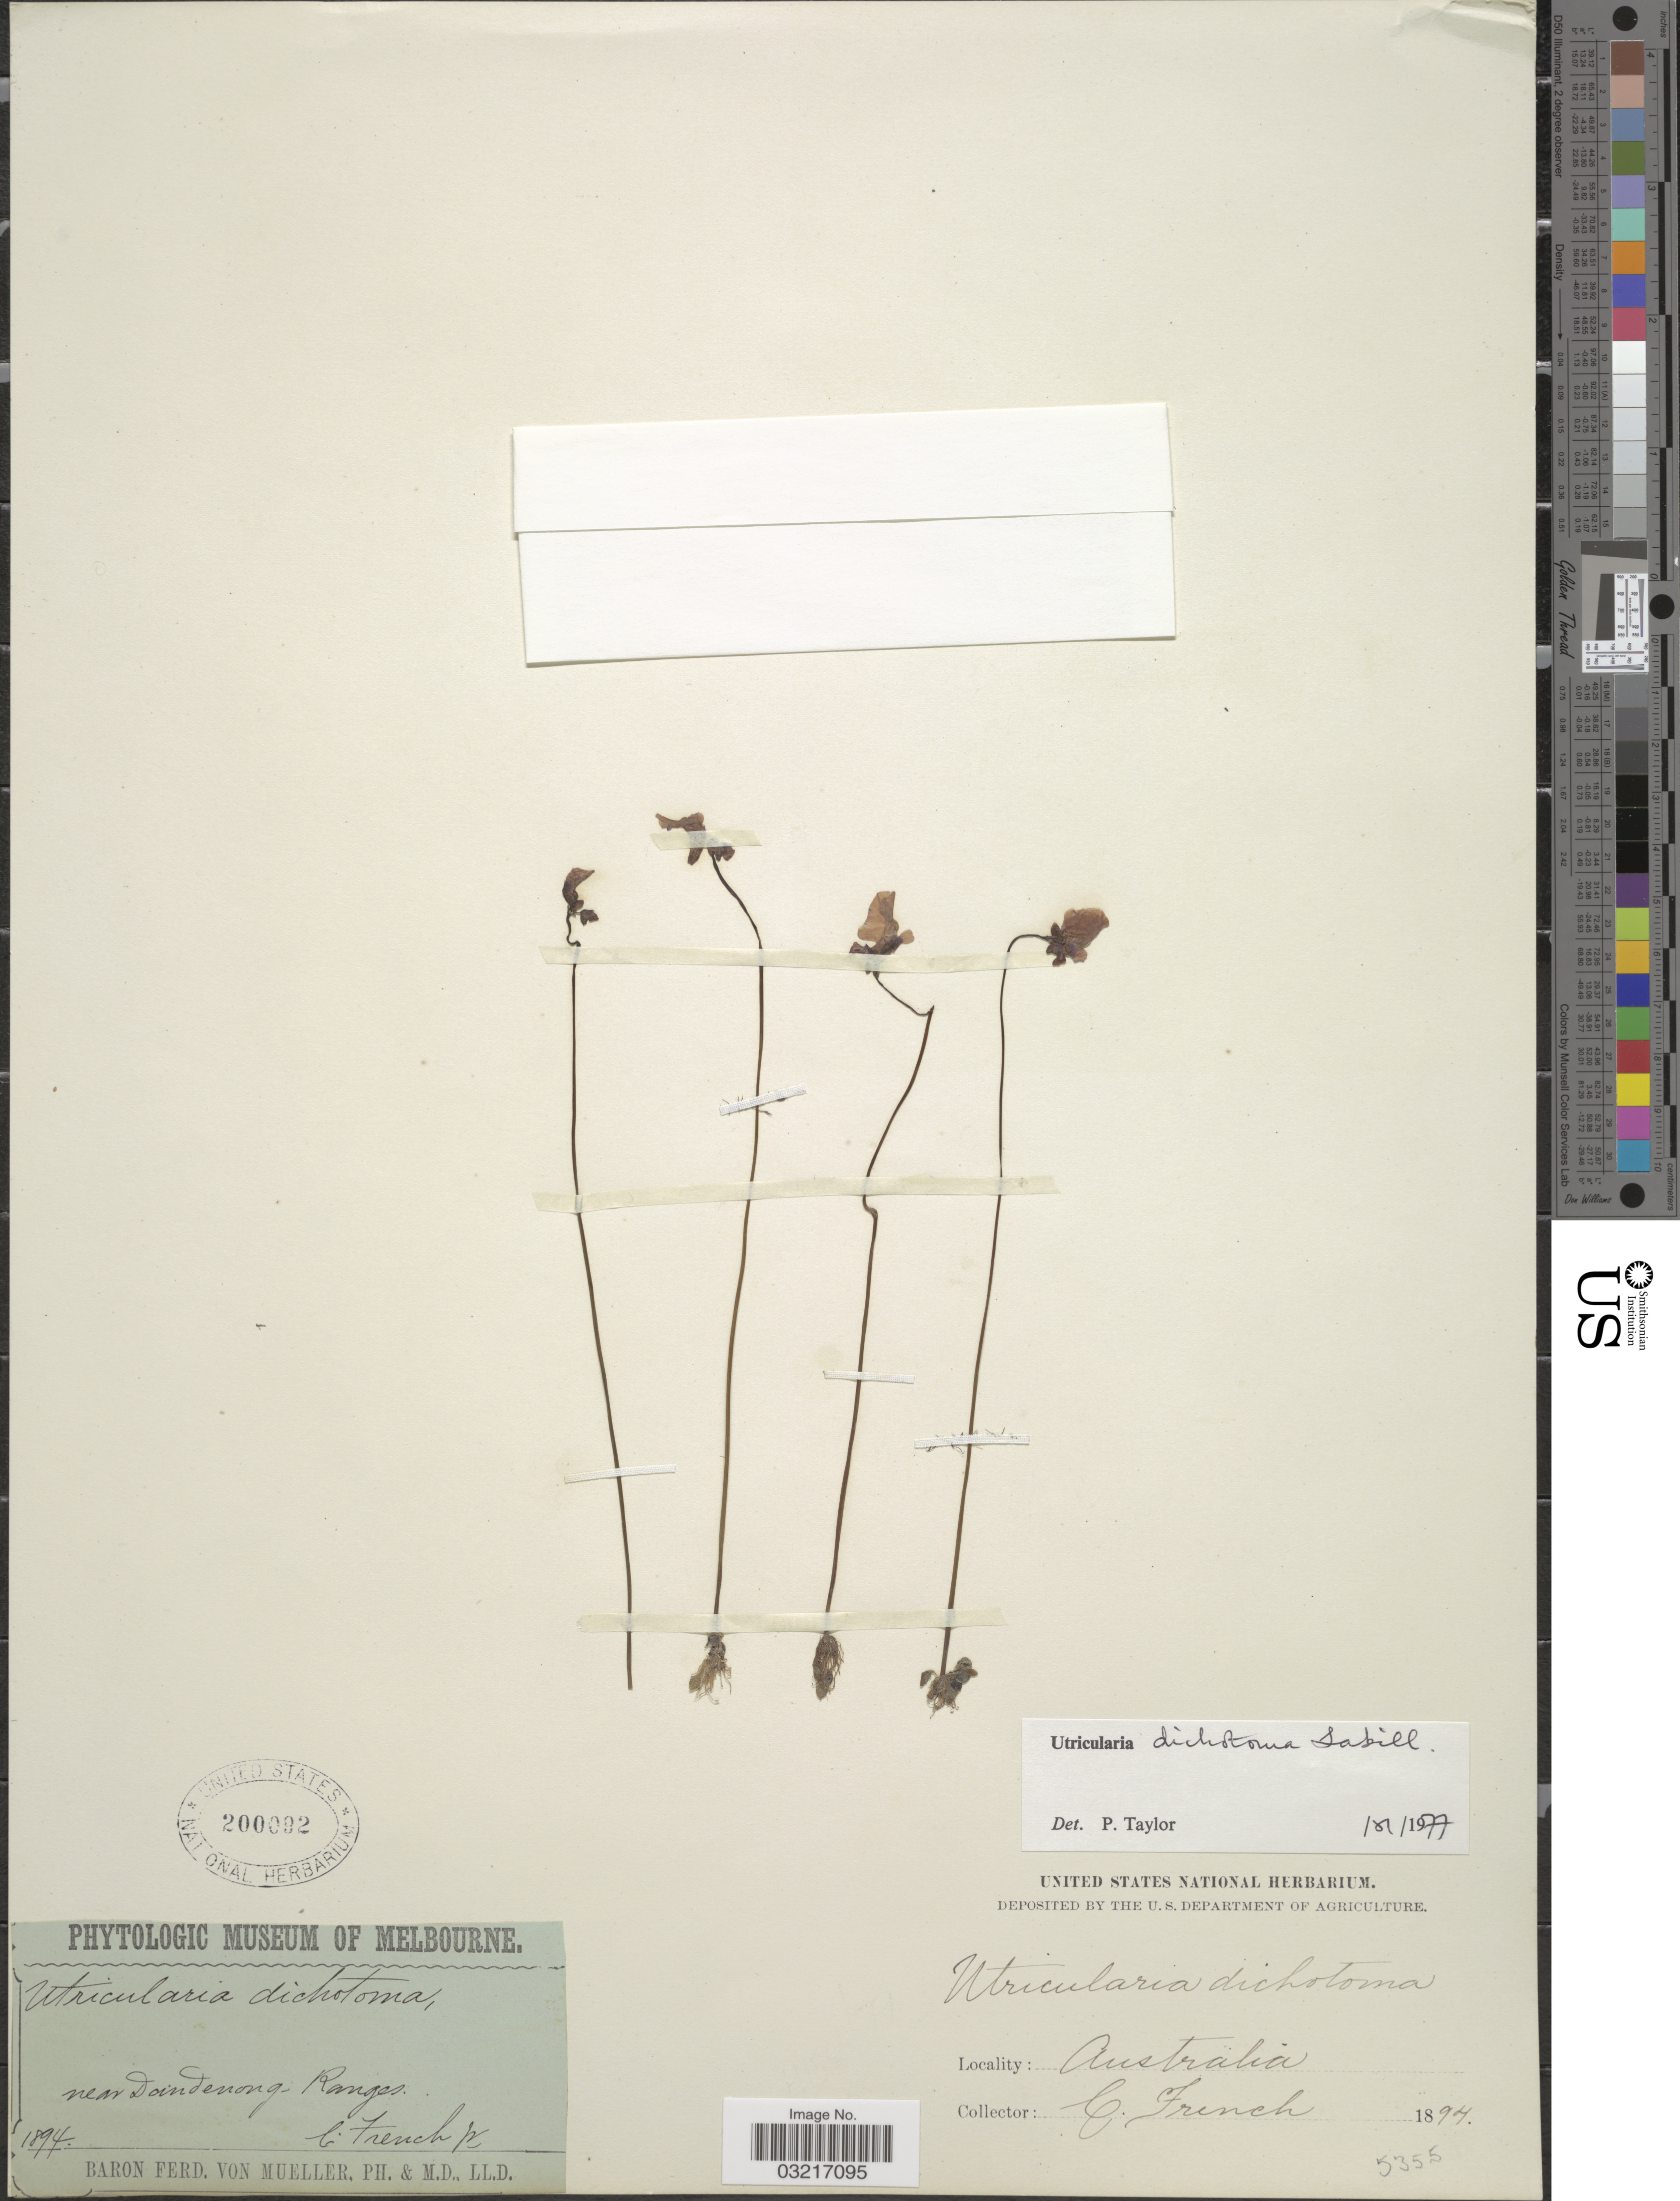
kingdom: Plantae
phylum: Tracheophyta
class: Magnoliopsida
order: Lamiales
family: Lentibulariaceae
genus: Utricularia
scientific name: Utricularia dichotoma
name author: Labill.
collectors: C. French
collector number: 5355?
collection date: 1894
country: Australia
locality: Near Dandenong, Ranges.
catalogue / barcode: US 200092